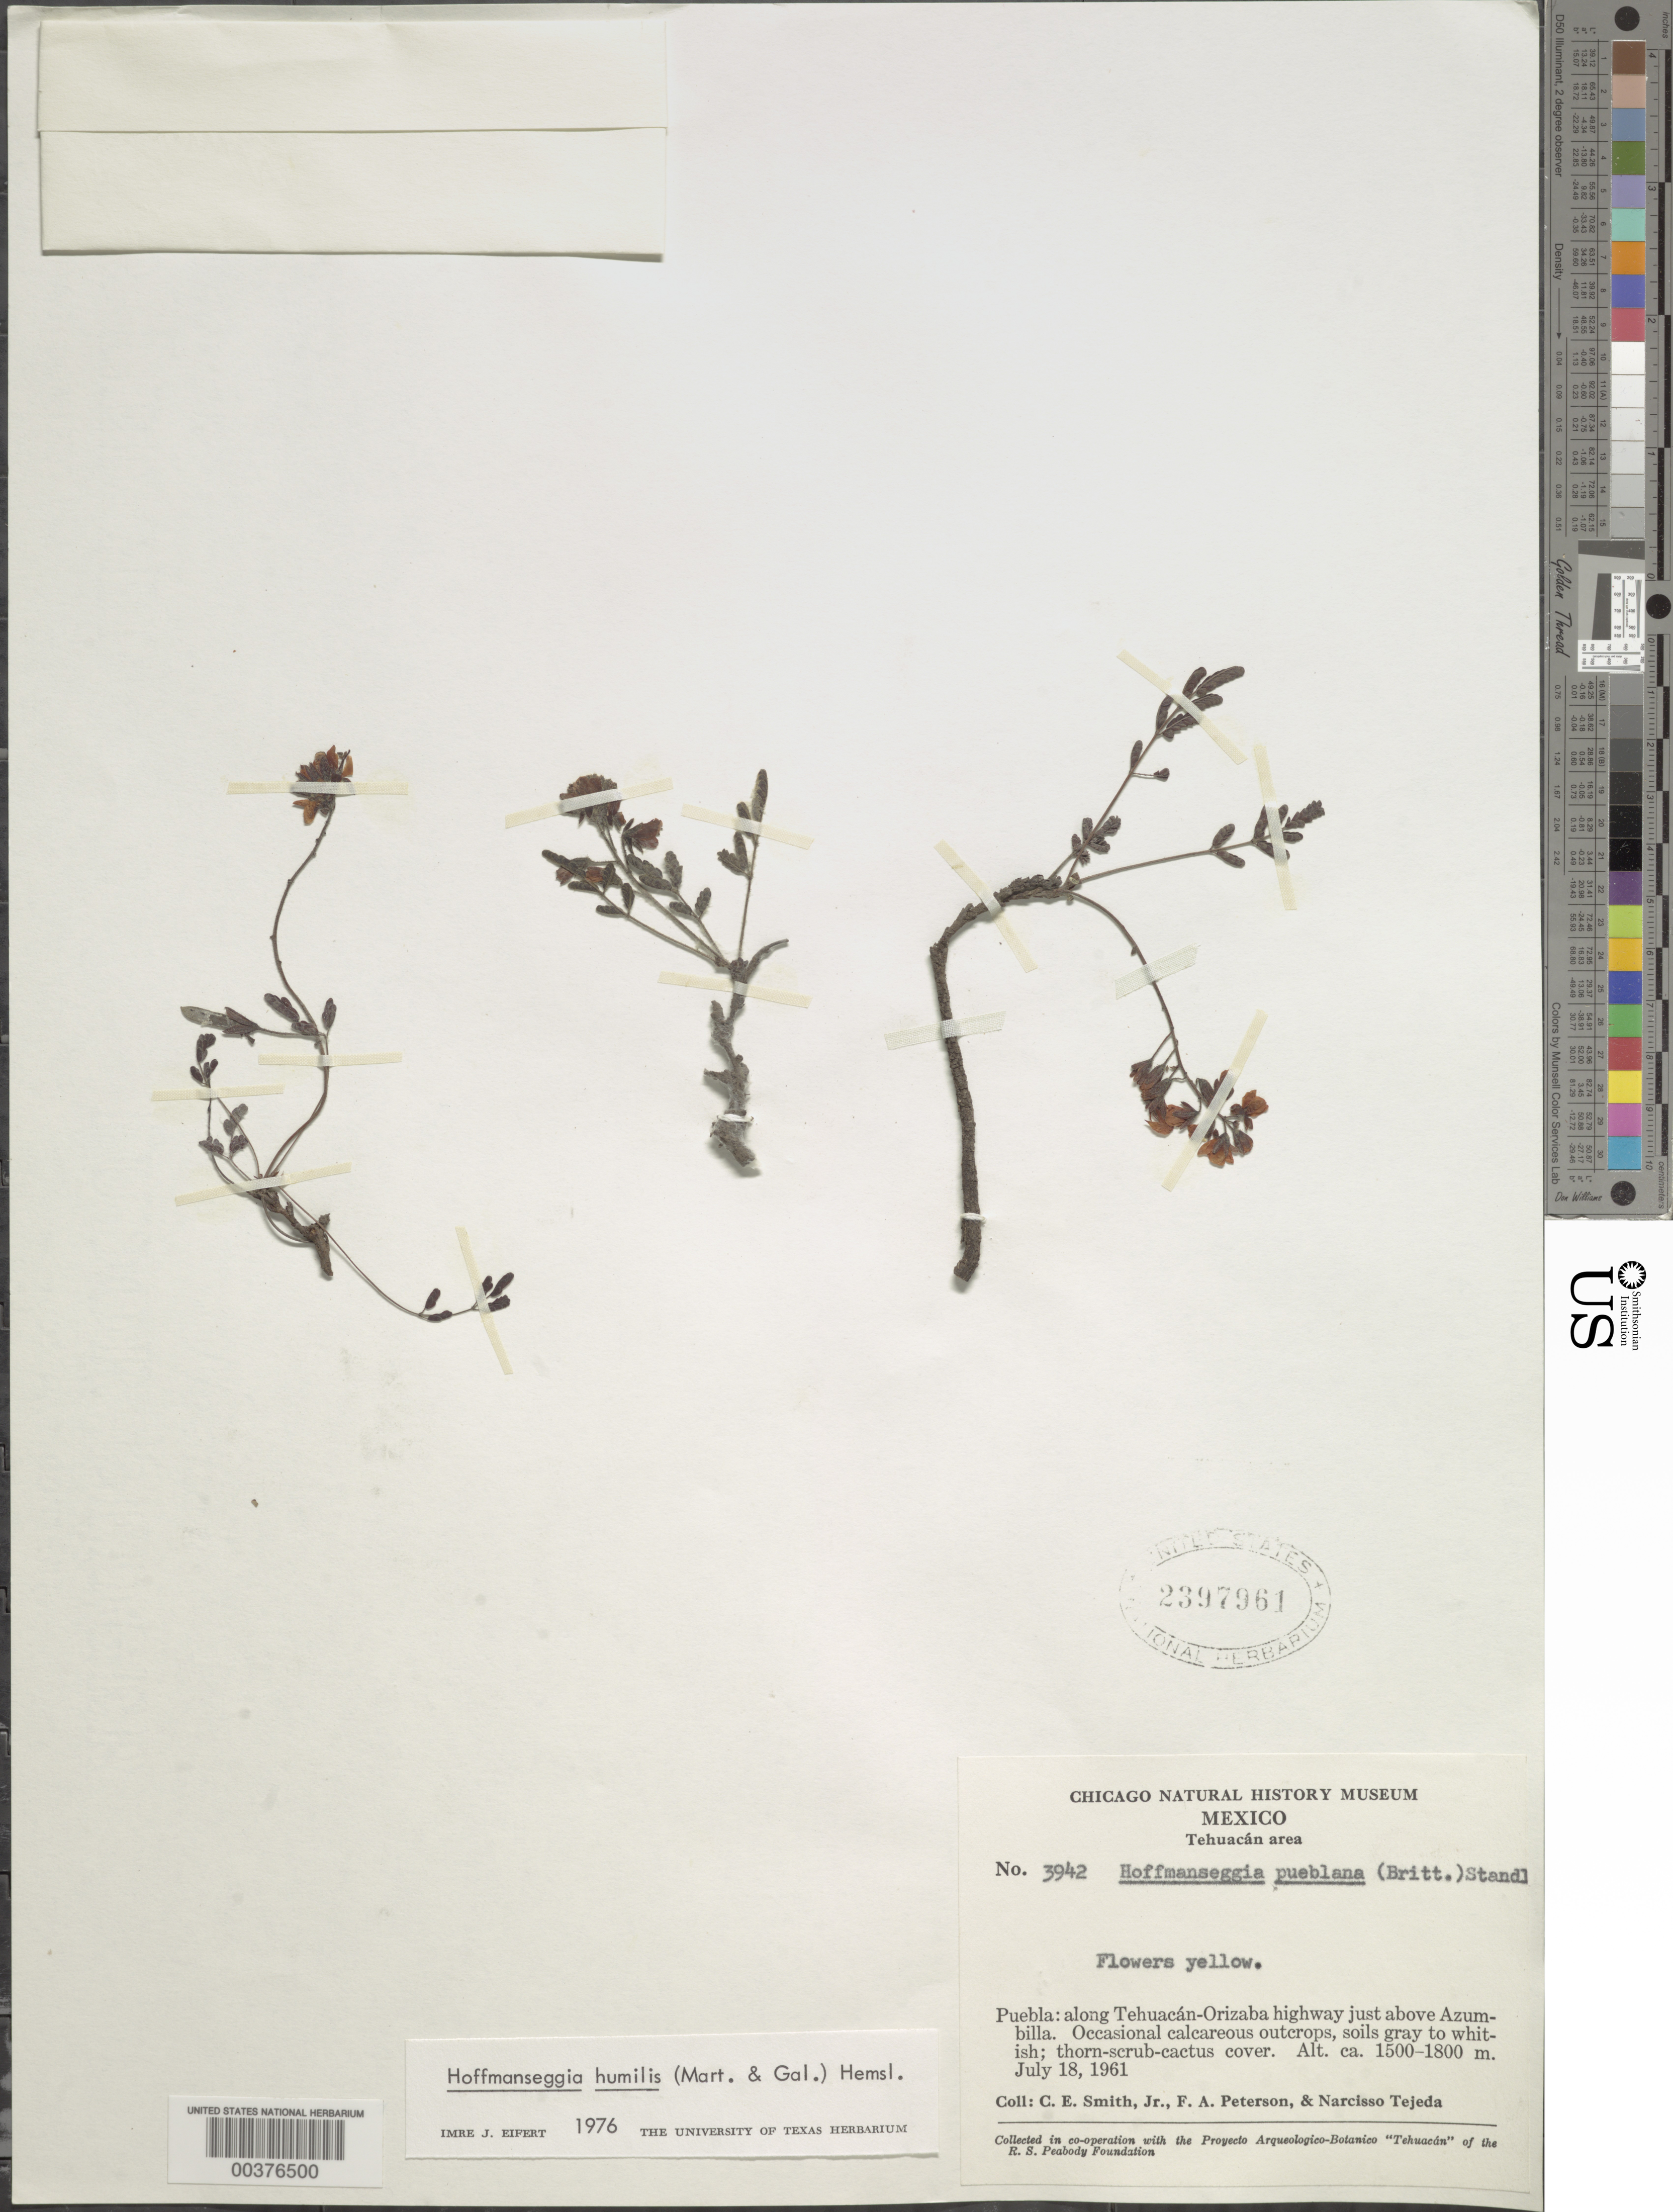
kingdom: Plantae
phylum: Tracheophyta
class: Magnoliopsida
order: Fabales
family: Fabaceae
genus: Hoffmannseggia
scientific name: Hoffmannseggia humilis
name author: (M. Martens & Galeotti) Hemsl.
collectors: C. E. Smith Jr., F. A. Peterson & N. Tejeda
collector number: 3942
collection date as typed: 18 Jul 1961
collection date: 1961-07-18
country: Mexico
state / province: Puebla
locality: Along Tehuacan-Orizaba highway just above Azumbilla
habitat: Calcareous outcrops, soils gray to whitish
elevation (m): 1500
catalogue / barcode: US 2397961